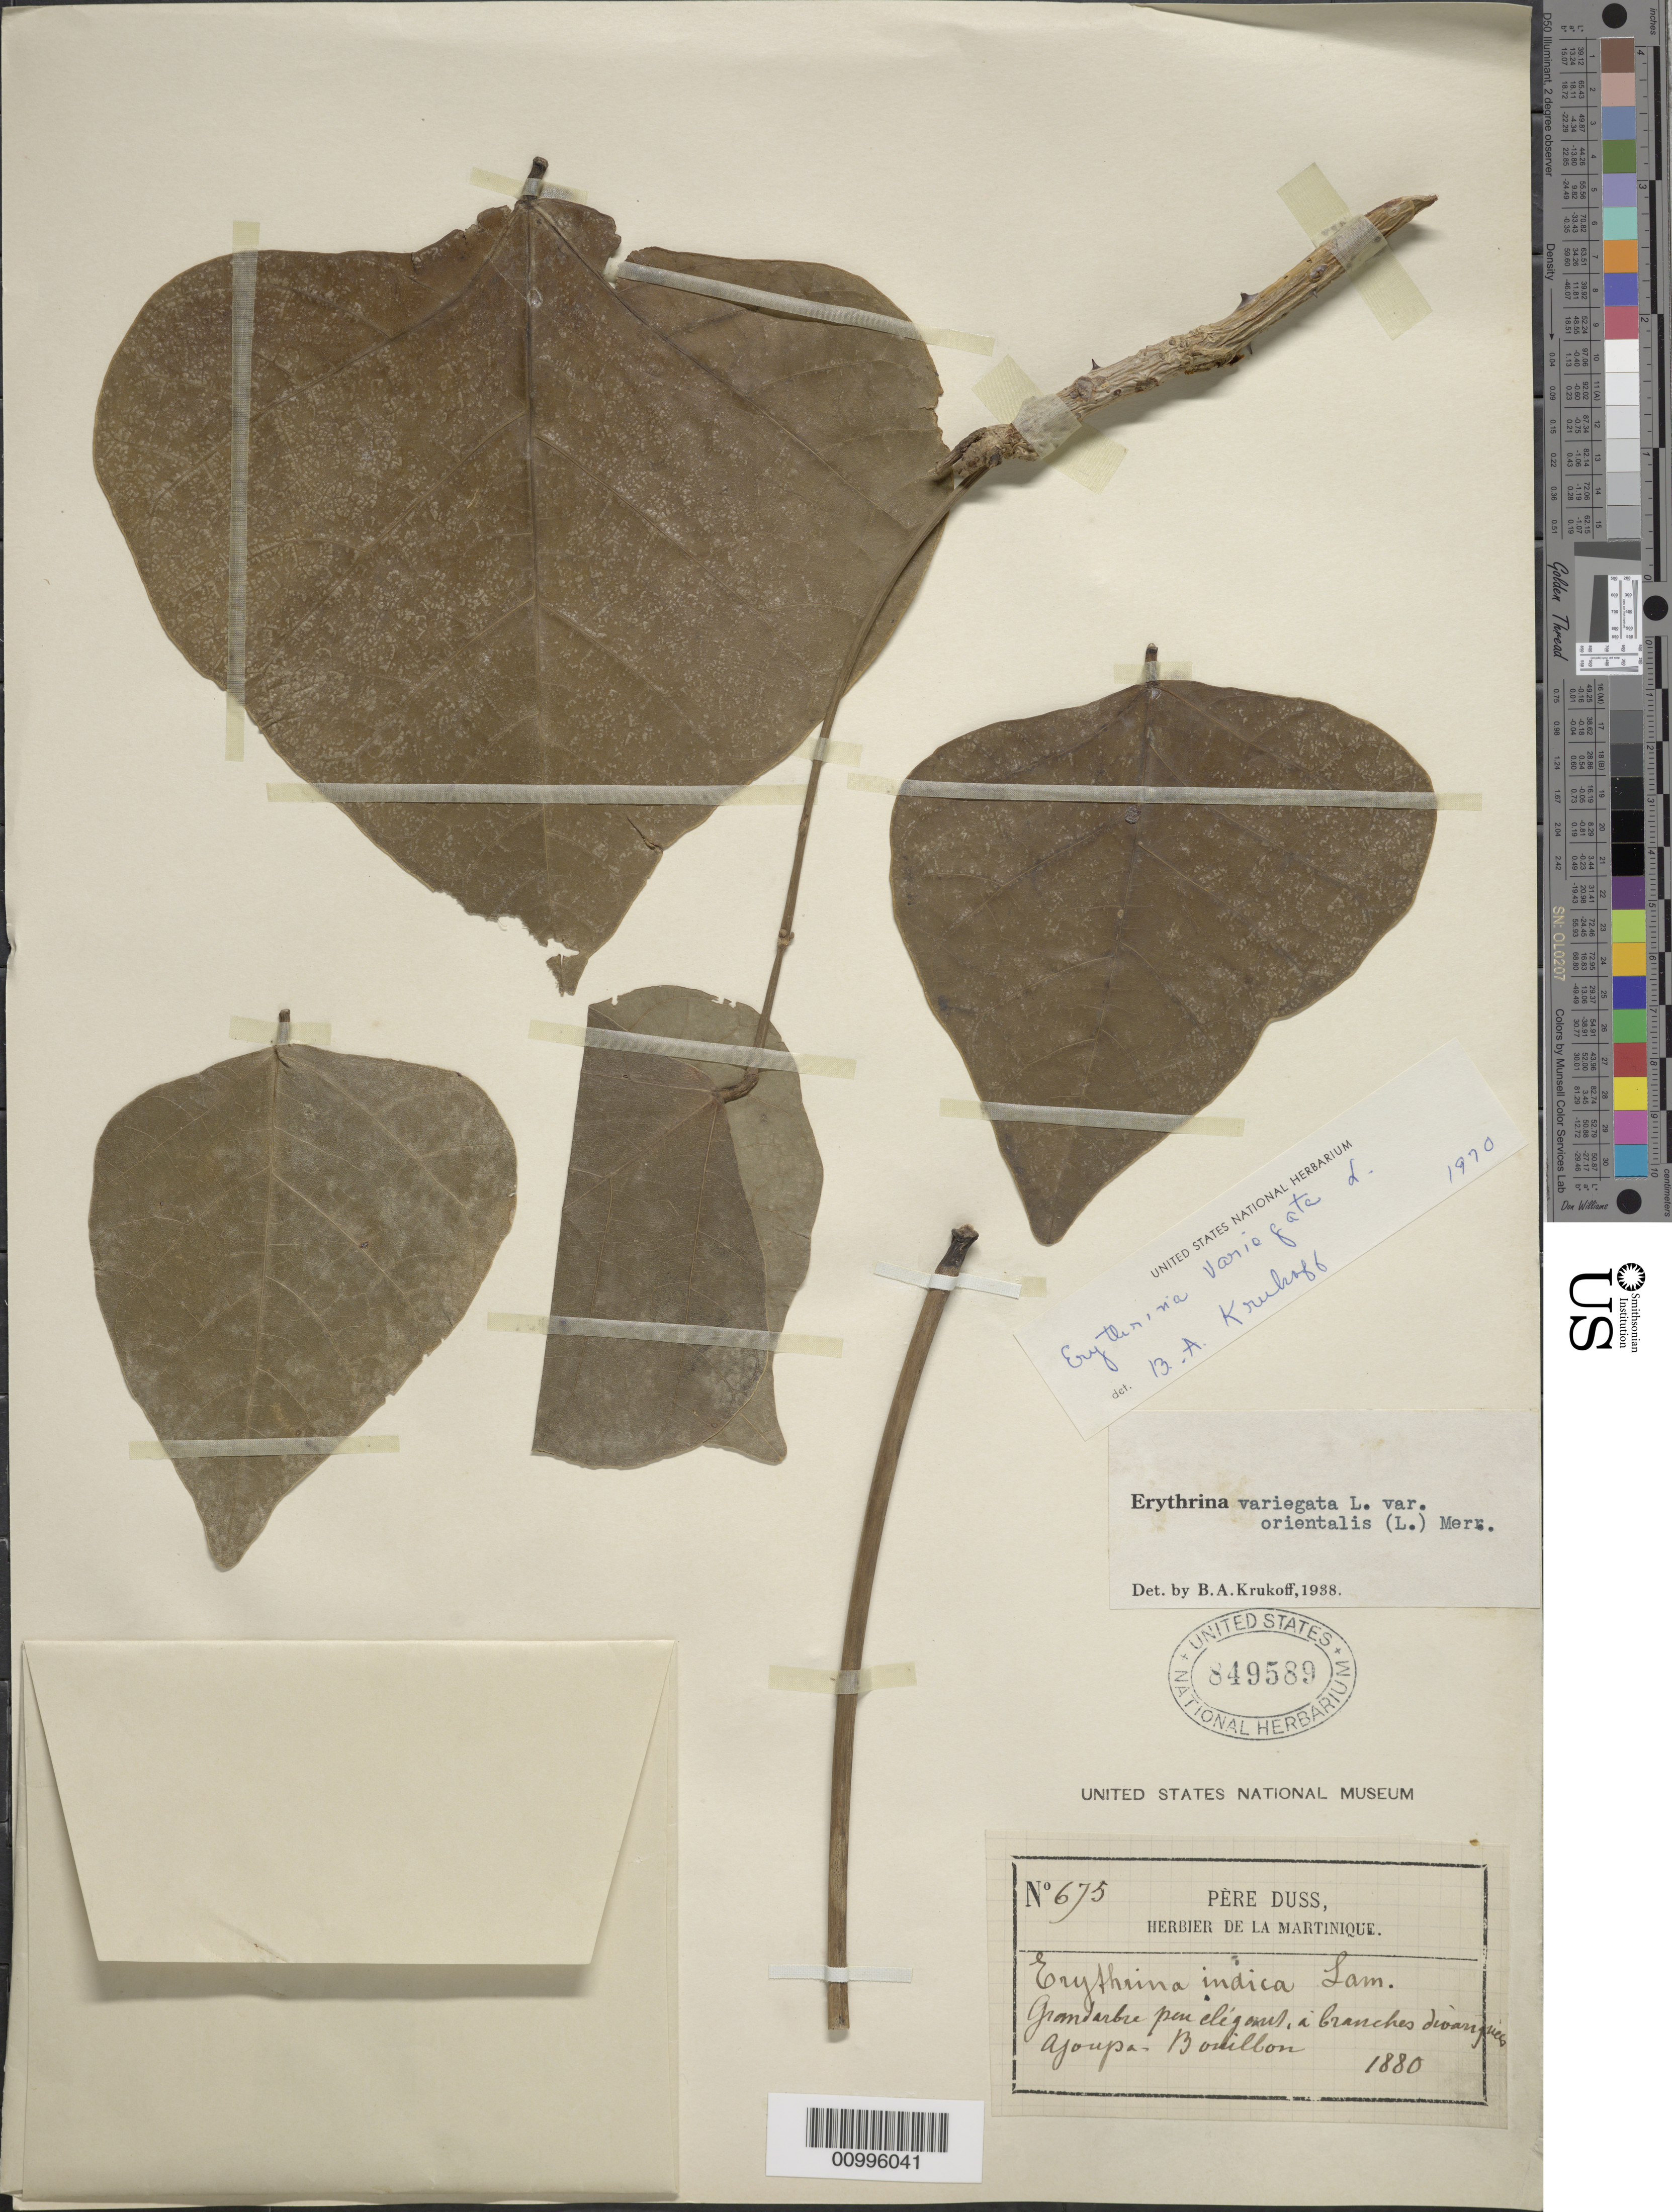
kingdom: Plantae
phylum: Tracheophyta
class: Magnoliopsida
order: Fabales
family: Fabaceae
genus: Erythrina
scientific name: Erythrina variegata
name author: L.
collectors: Père Duss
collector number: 675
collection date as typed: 1880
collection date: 1880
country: Martinique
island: Martinique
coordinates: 0 N, 0 E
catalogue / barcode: US 849589